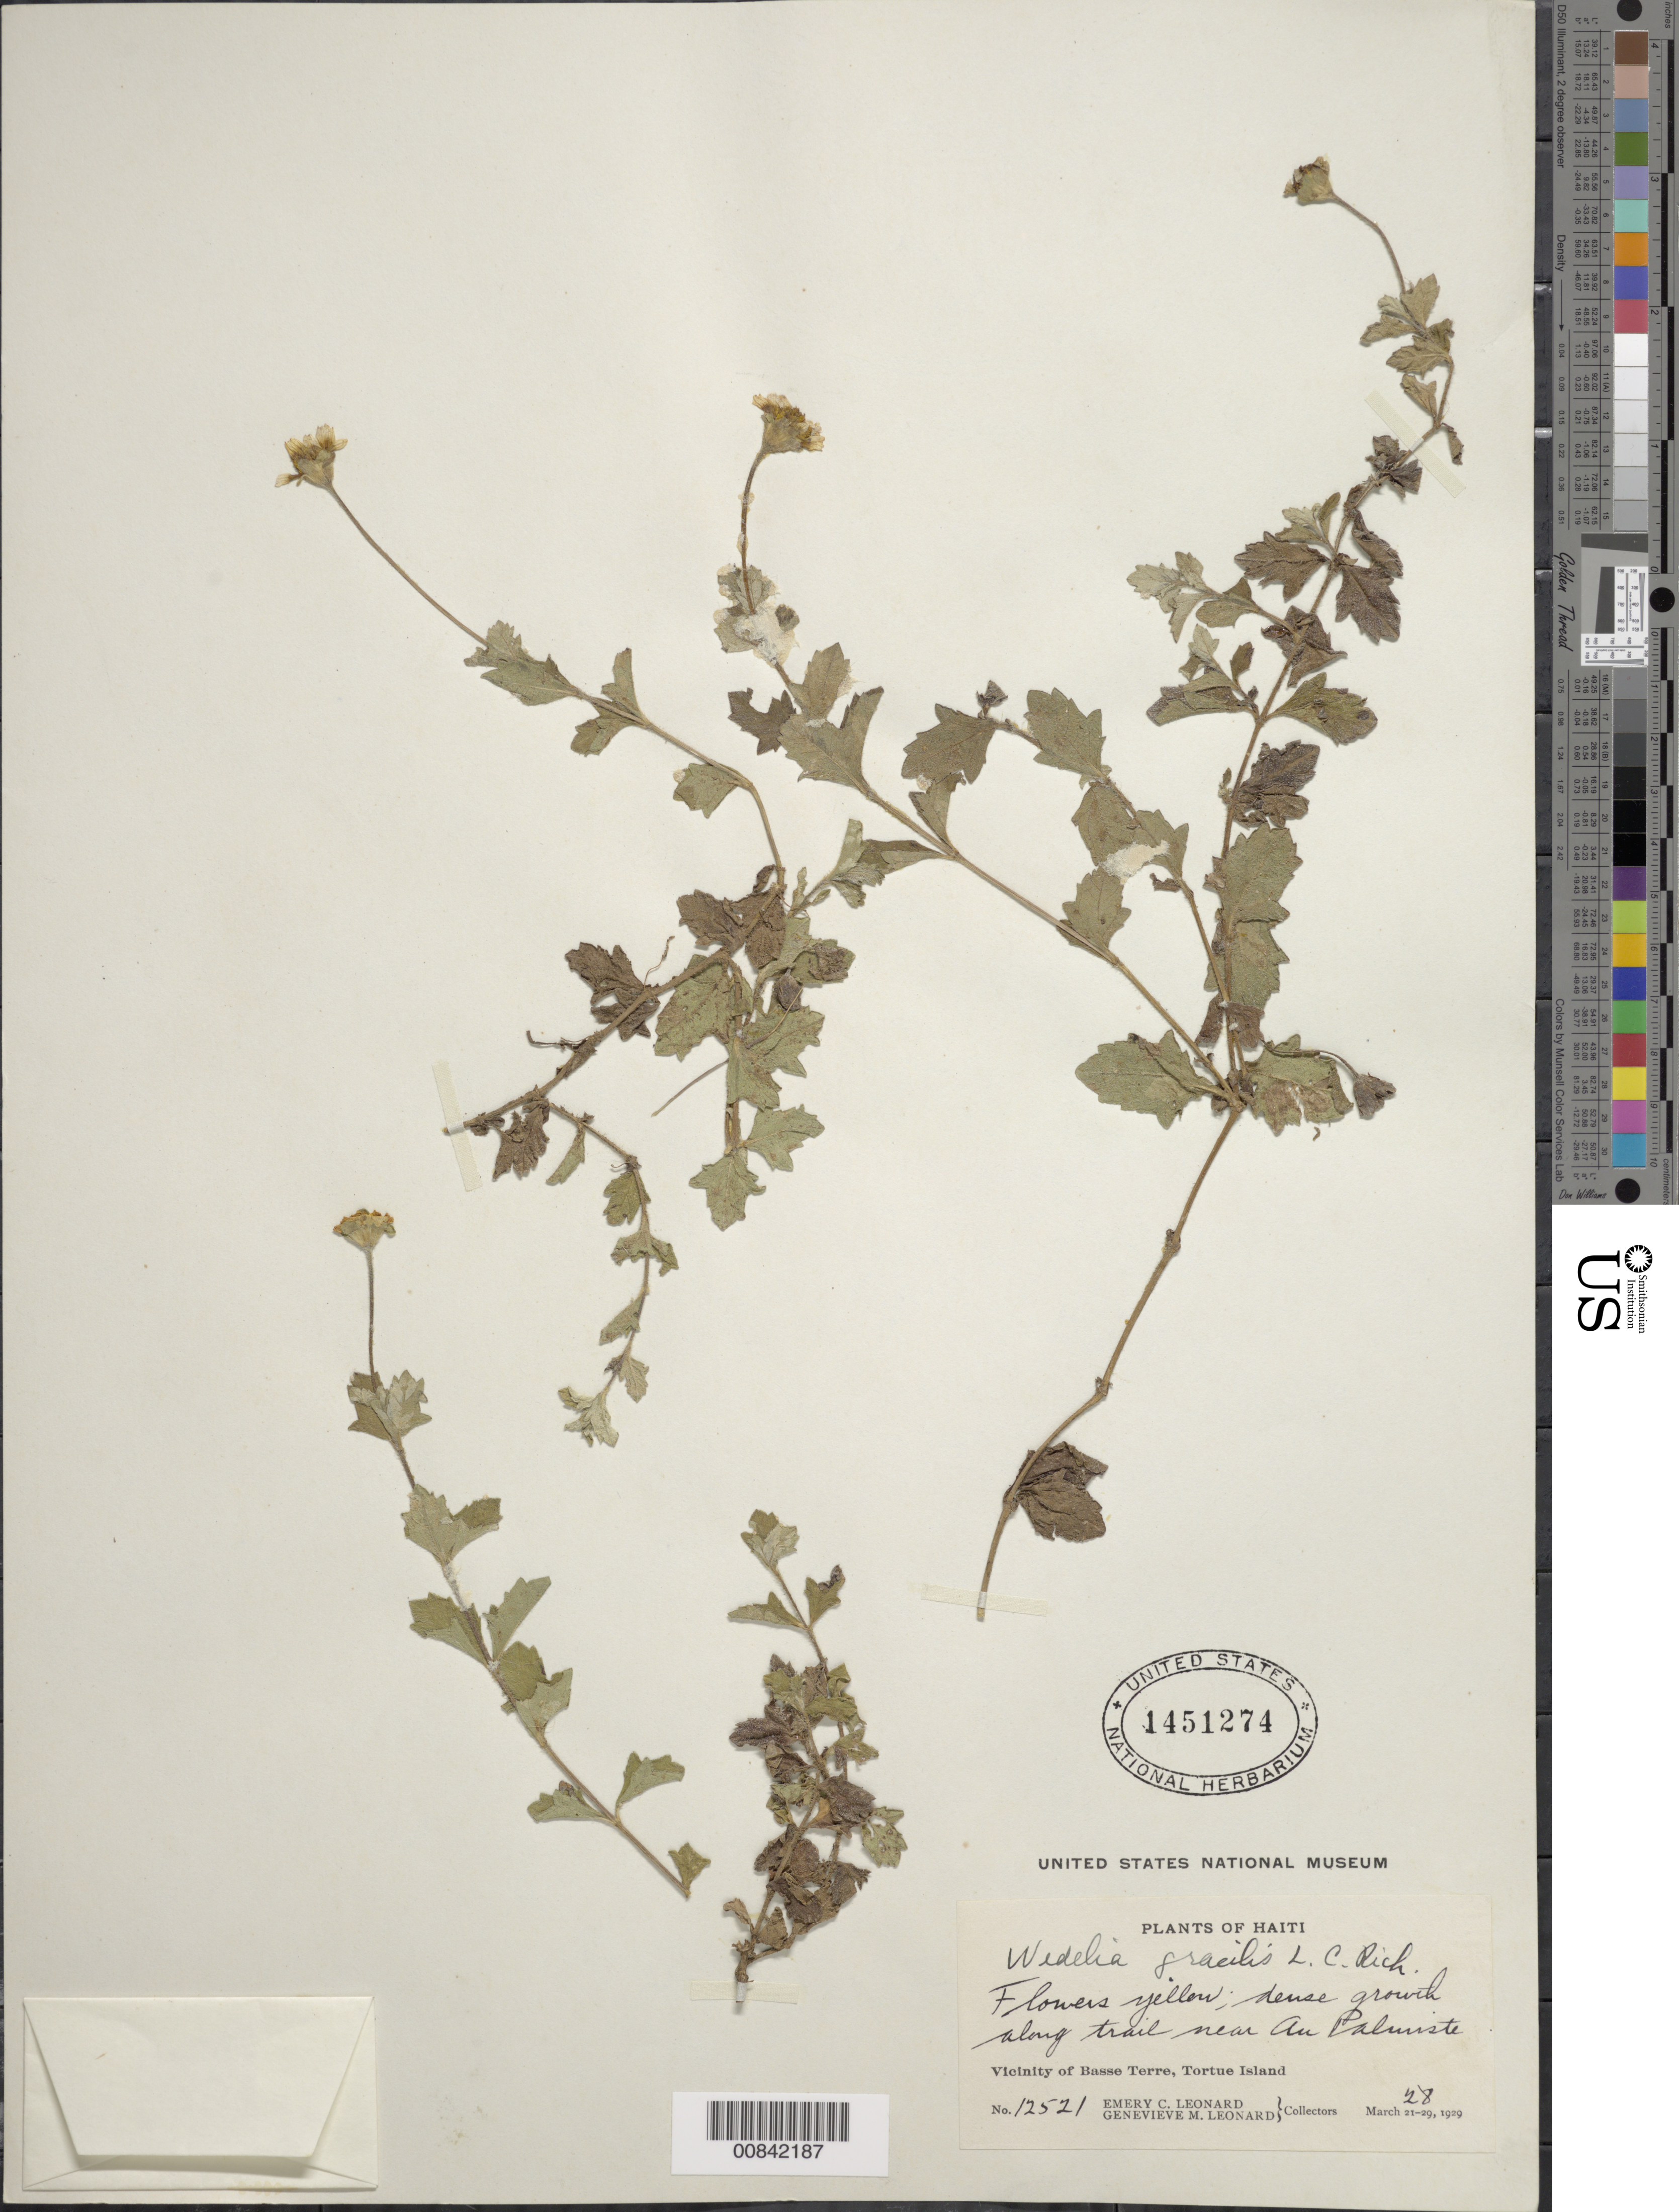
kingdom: Plantae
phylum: Tracheophyta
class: Magnoliopsida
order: Asterales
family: Asteraceae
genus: Sphagneticola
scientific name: Sphagneticola gracilis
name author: (Rich.) Pruski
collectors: E. C. Leonard & G. M. Leonard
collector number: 12521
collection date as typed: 28 Mar 1929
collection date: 1929-03-28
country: Haiti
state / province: Nord-Ouest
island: Île de la Tortue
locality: Vicinity of Basse Terre, along trail near Au Paliniste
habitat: Along trail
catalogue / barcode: US 1451274